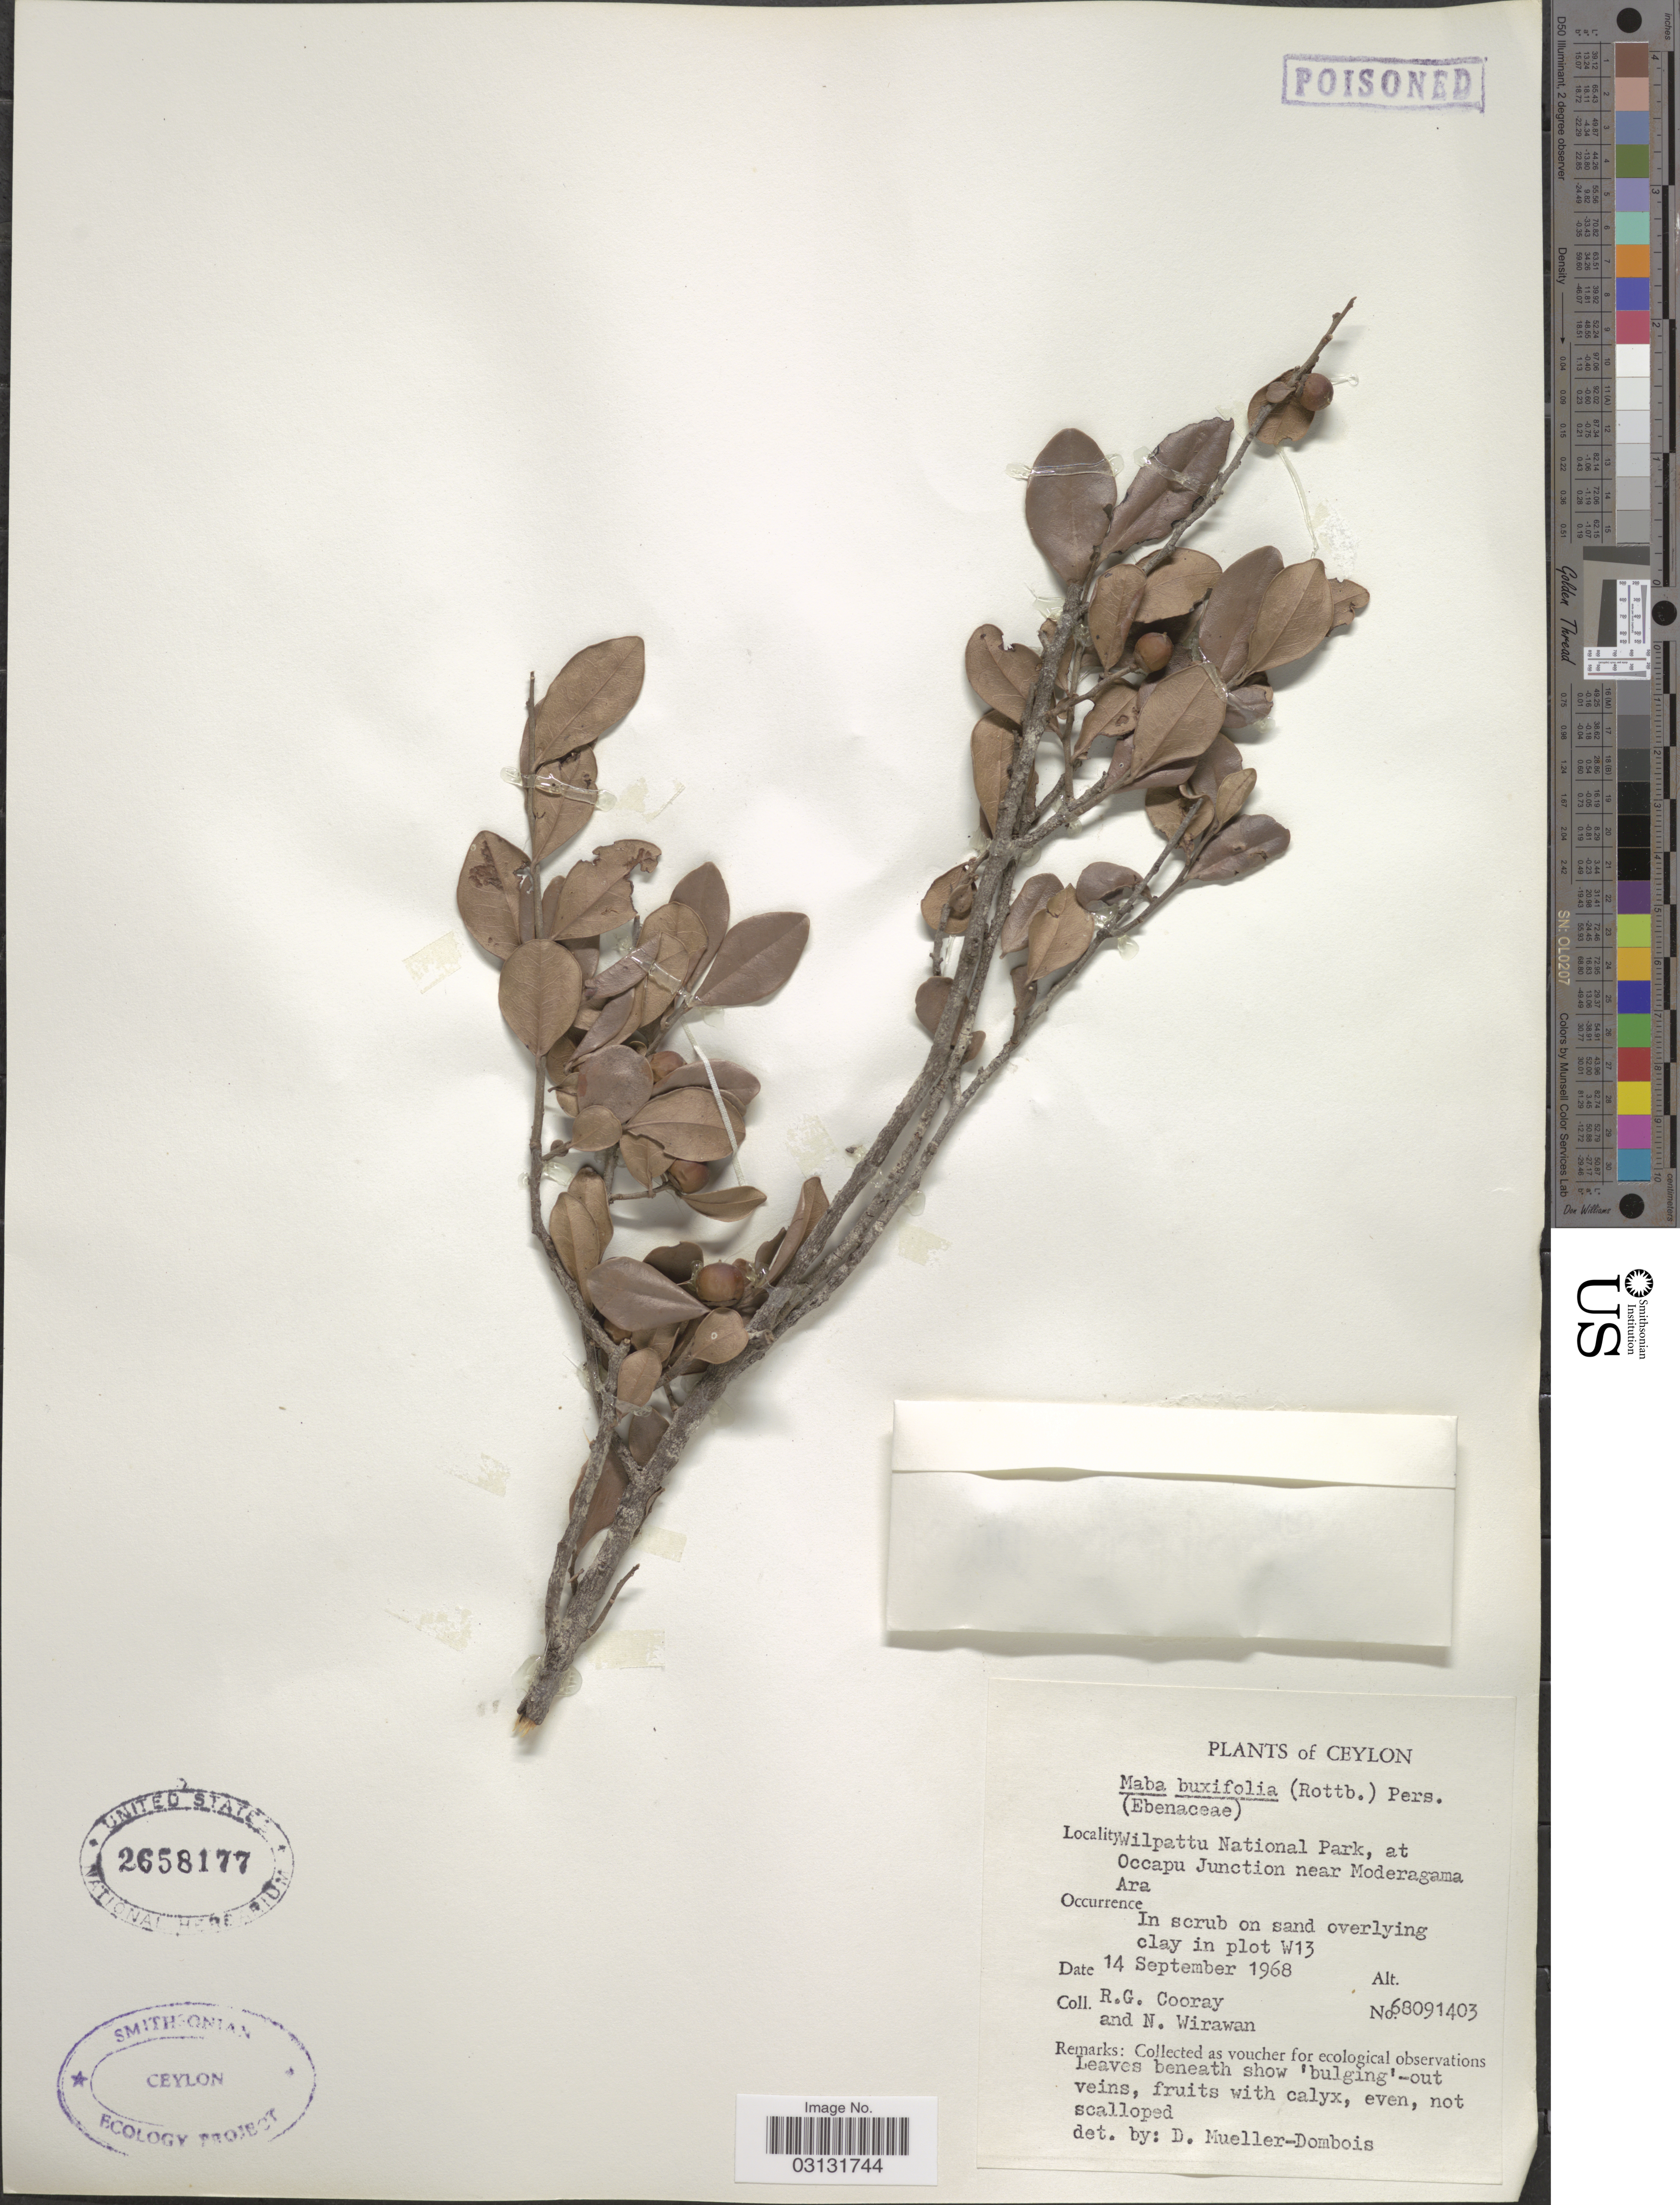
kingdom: Plantae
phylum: Tracheophyta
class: Magnoliopsida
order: Ericales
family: Ebenaceae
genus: Diospyros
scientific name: Diospyros ferrea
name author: (Willd.) Bakh.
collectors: R. Cooray & N. Wirawan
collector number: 68091403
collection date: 1968-09-14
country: Sri Lanka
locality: Ceylon. Wilpattu National Park, at Occapu Junction near Moderagama Ara. In plot W13.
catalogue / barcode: US 2658177